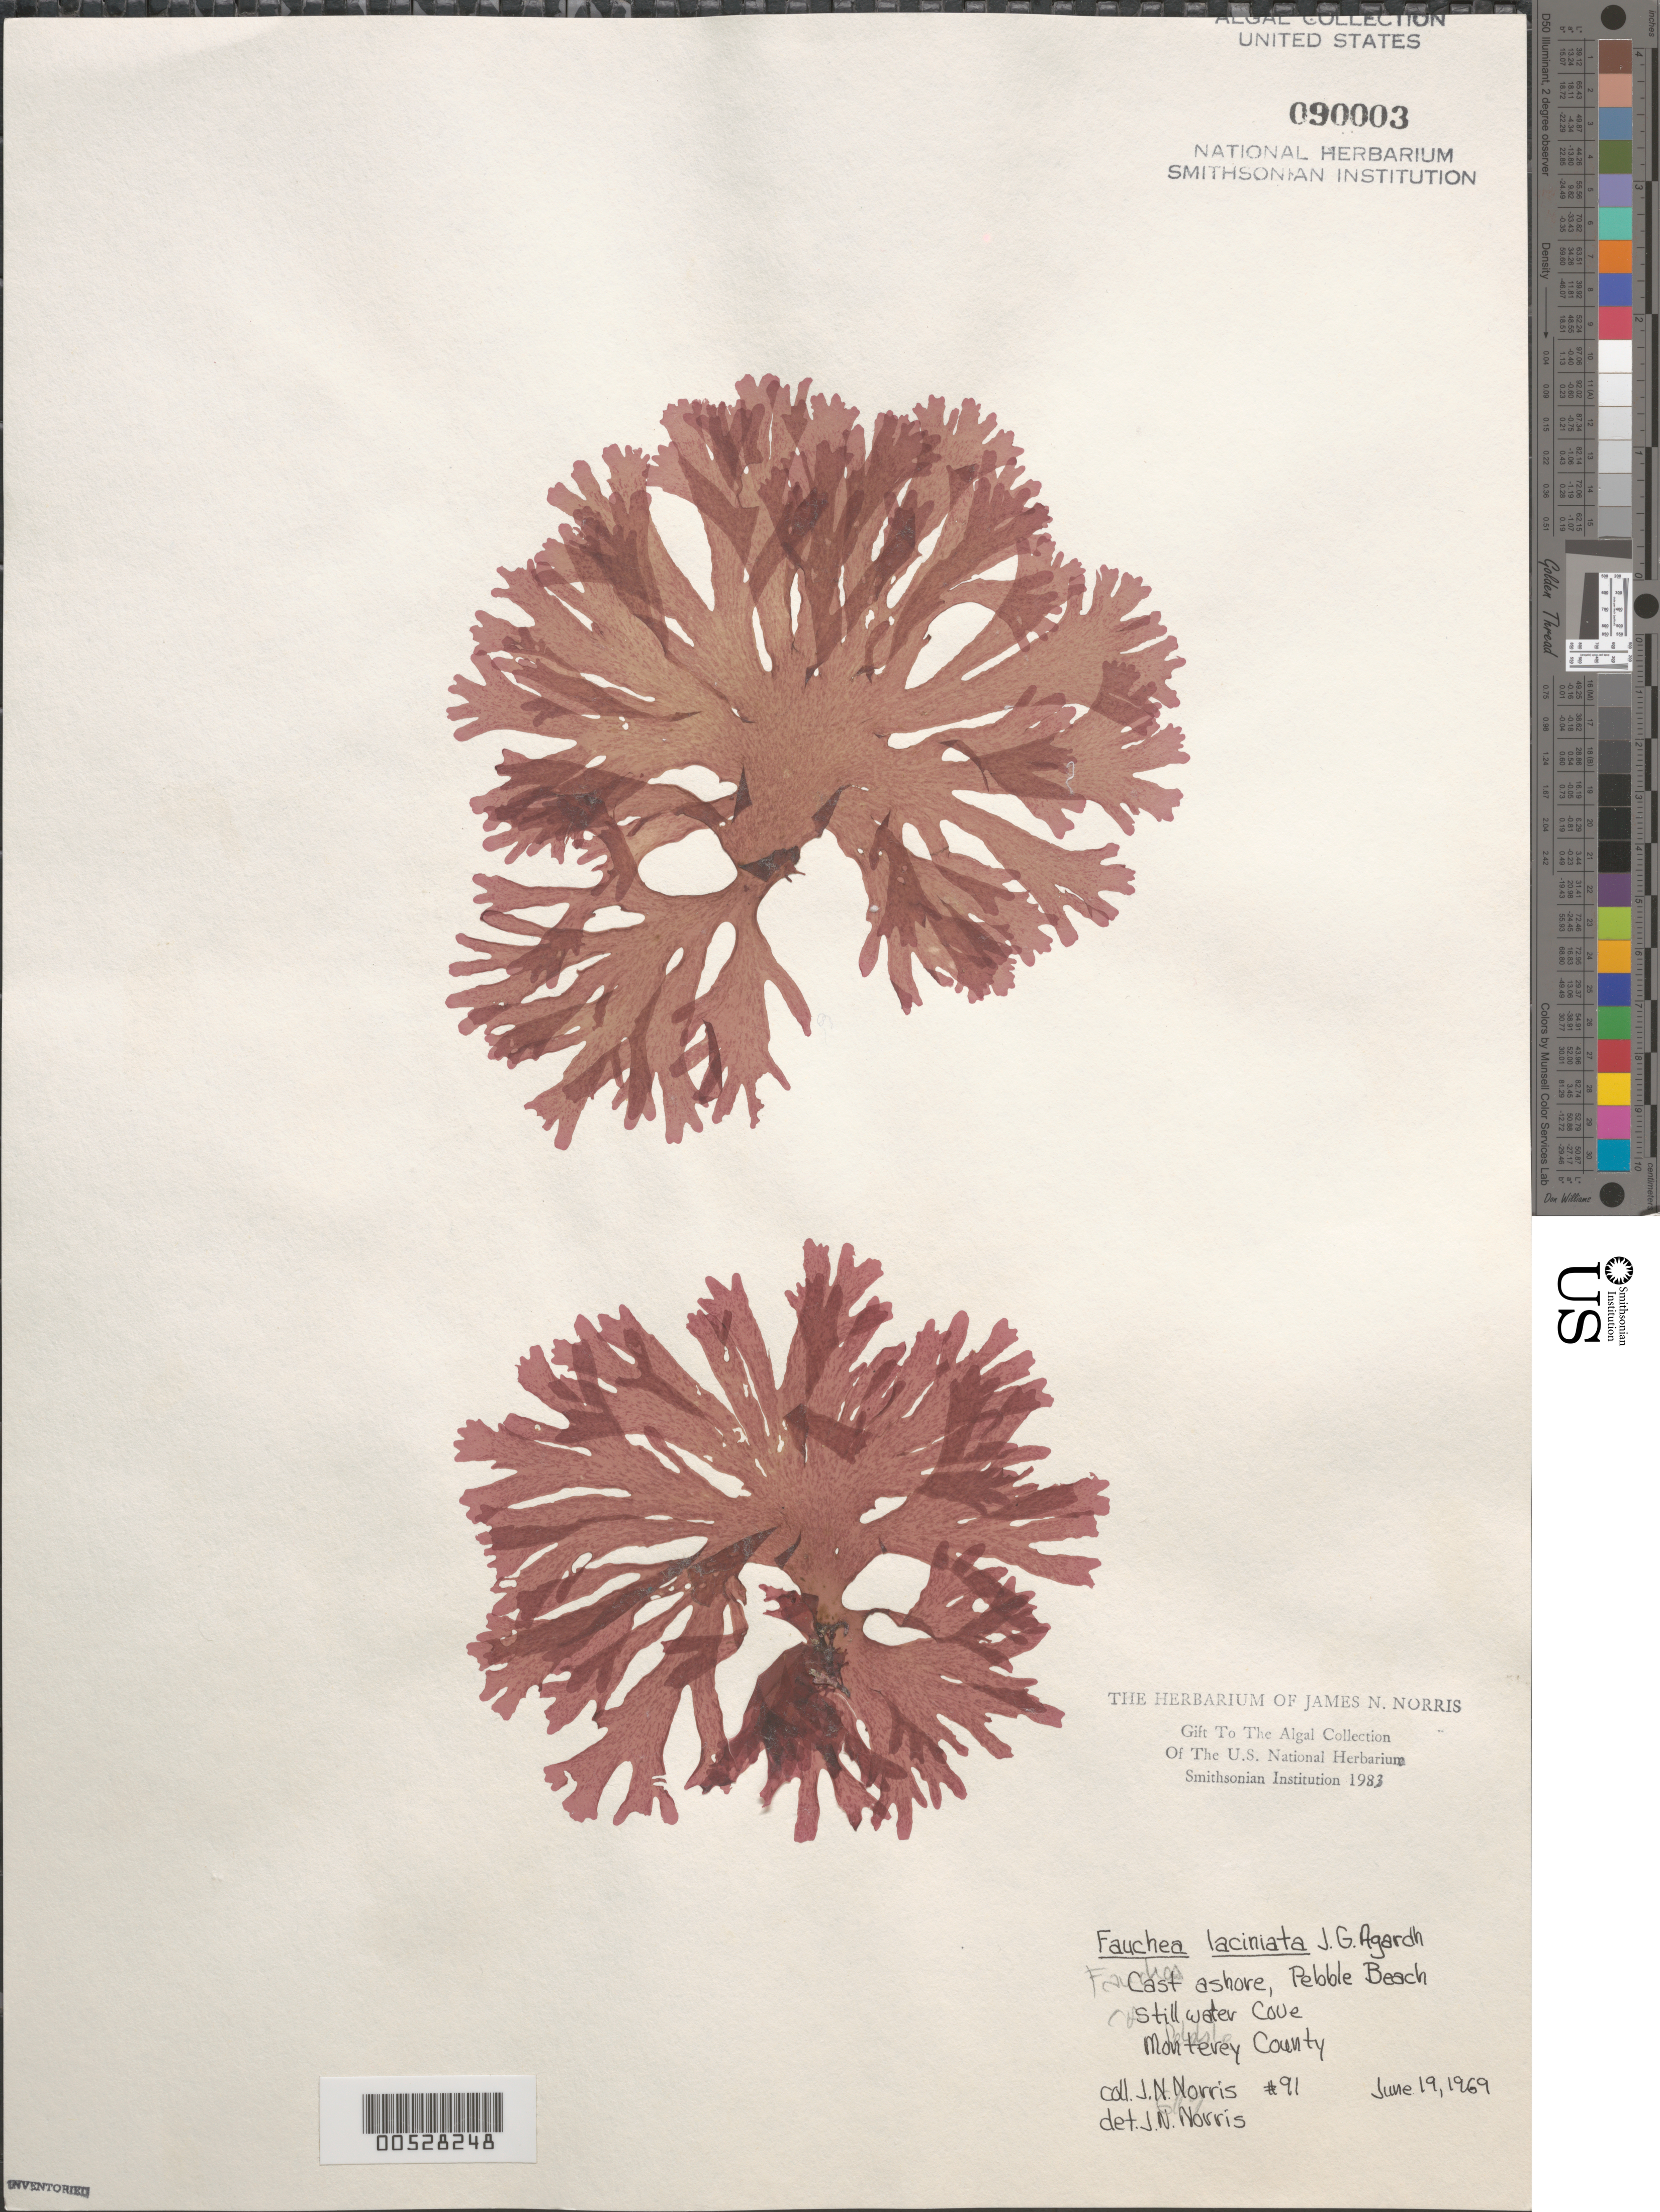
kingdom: Plantae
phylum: Rhodophyta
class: Florideophyceae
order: Rhodymeniales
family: Faucheaceae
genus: Gloiocladia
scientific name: Gloiocladia laciniata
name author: (J. Agardh) Rodríguez-Prieto & N. Sánchez in Rodríguez-Prieto et al.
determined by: Algae name updating Project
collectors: J. N. Norris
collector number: JN-91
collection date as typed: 19 Jun 1969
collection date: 1969-06-19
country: United States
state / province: California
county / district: Monterey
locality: Pebble Beach, Stillwater Cove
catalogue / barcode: US 90003